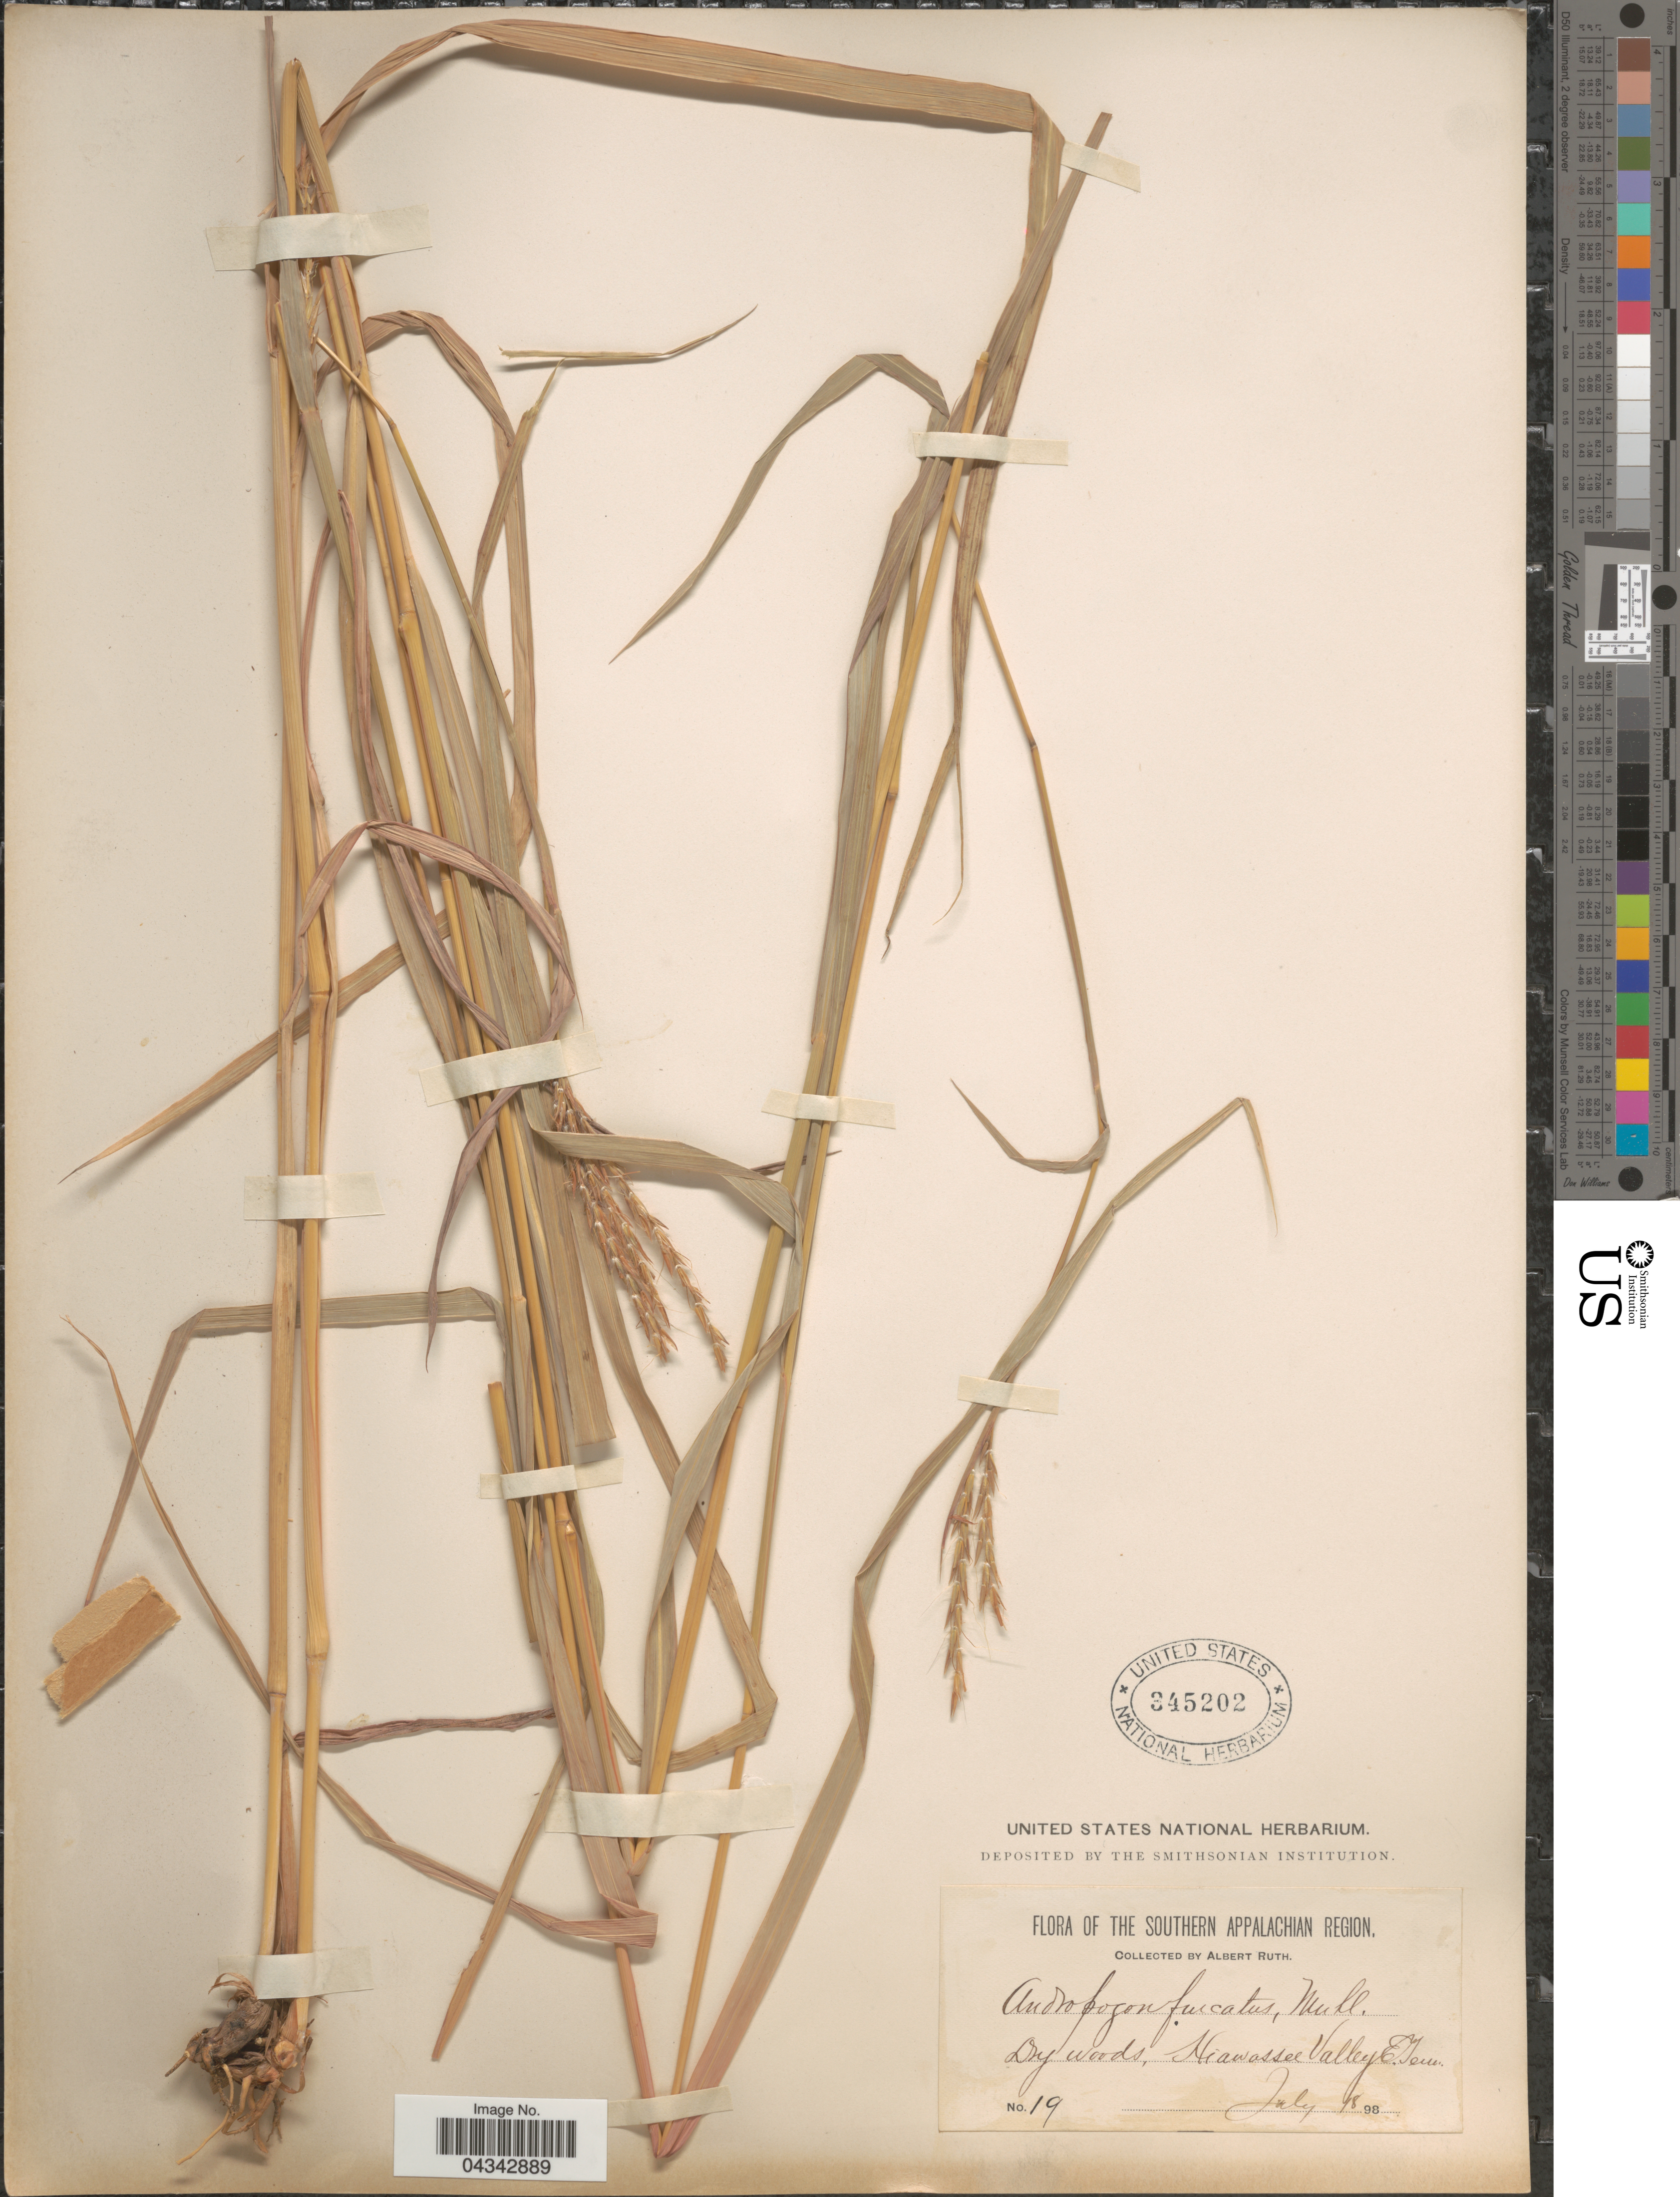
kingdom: Plantae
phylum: Tracheophyta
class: Liliopsida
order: Poales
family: Poaceae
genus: Andropogon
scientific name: Andropogon gerardii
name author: Vitman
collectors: A. Ruth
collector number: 19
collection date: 1898-07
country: United States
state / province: Tennessee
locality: Southern Appalachian Region. Dry woods, Hiawassee Valley, E. Tenn.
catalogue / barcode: US 345202